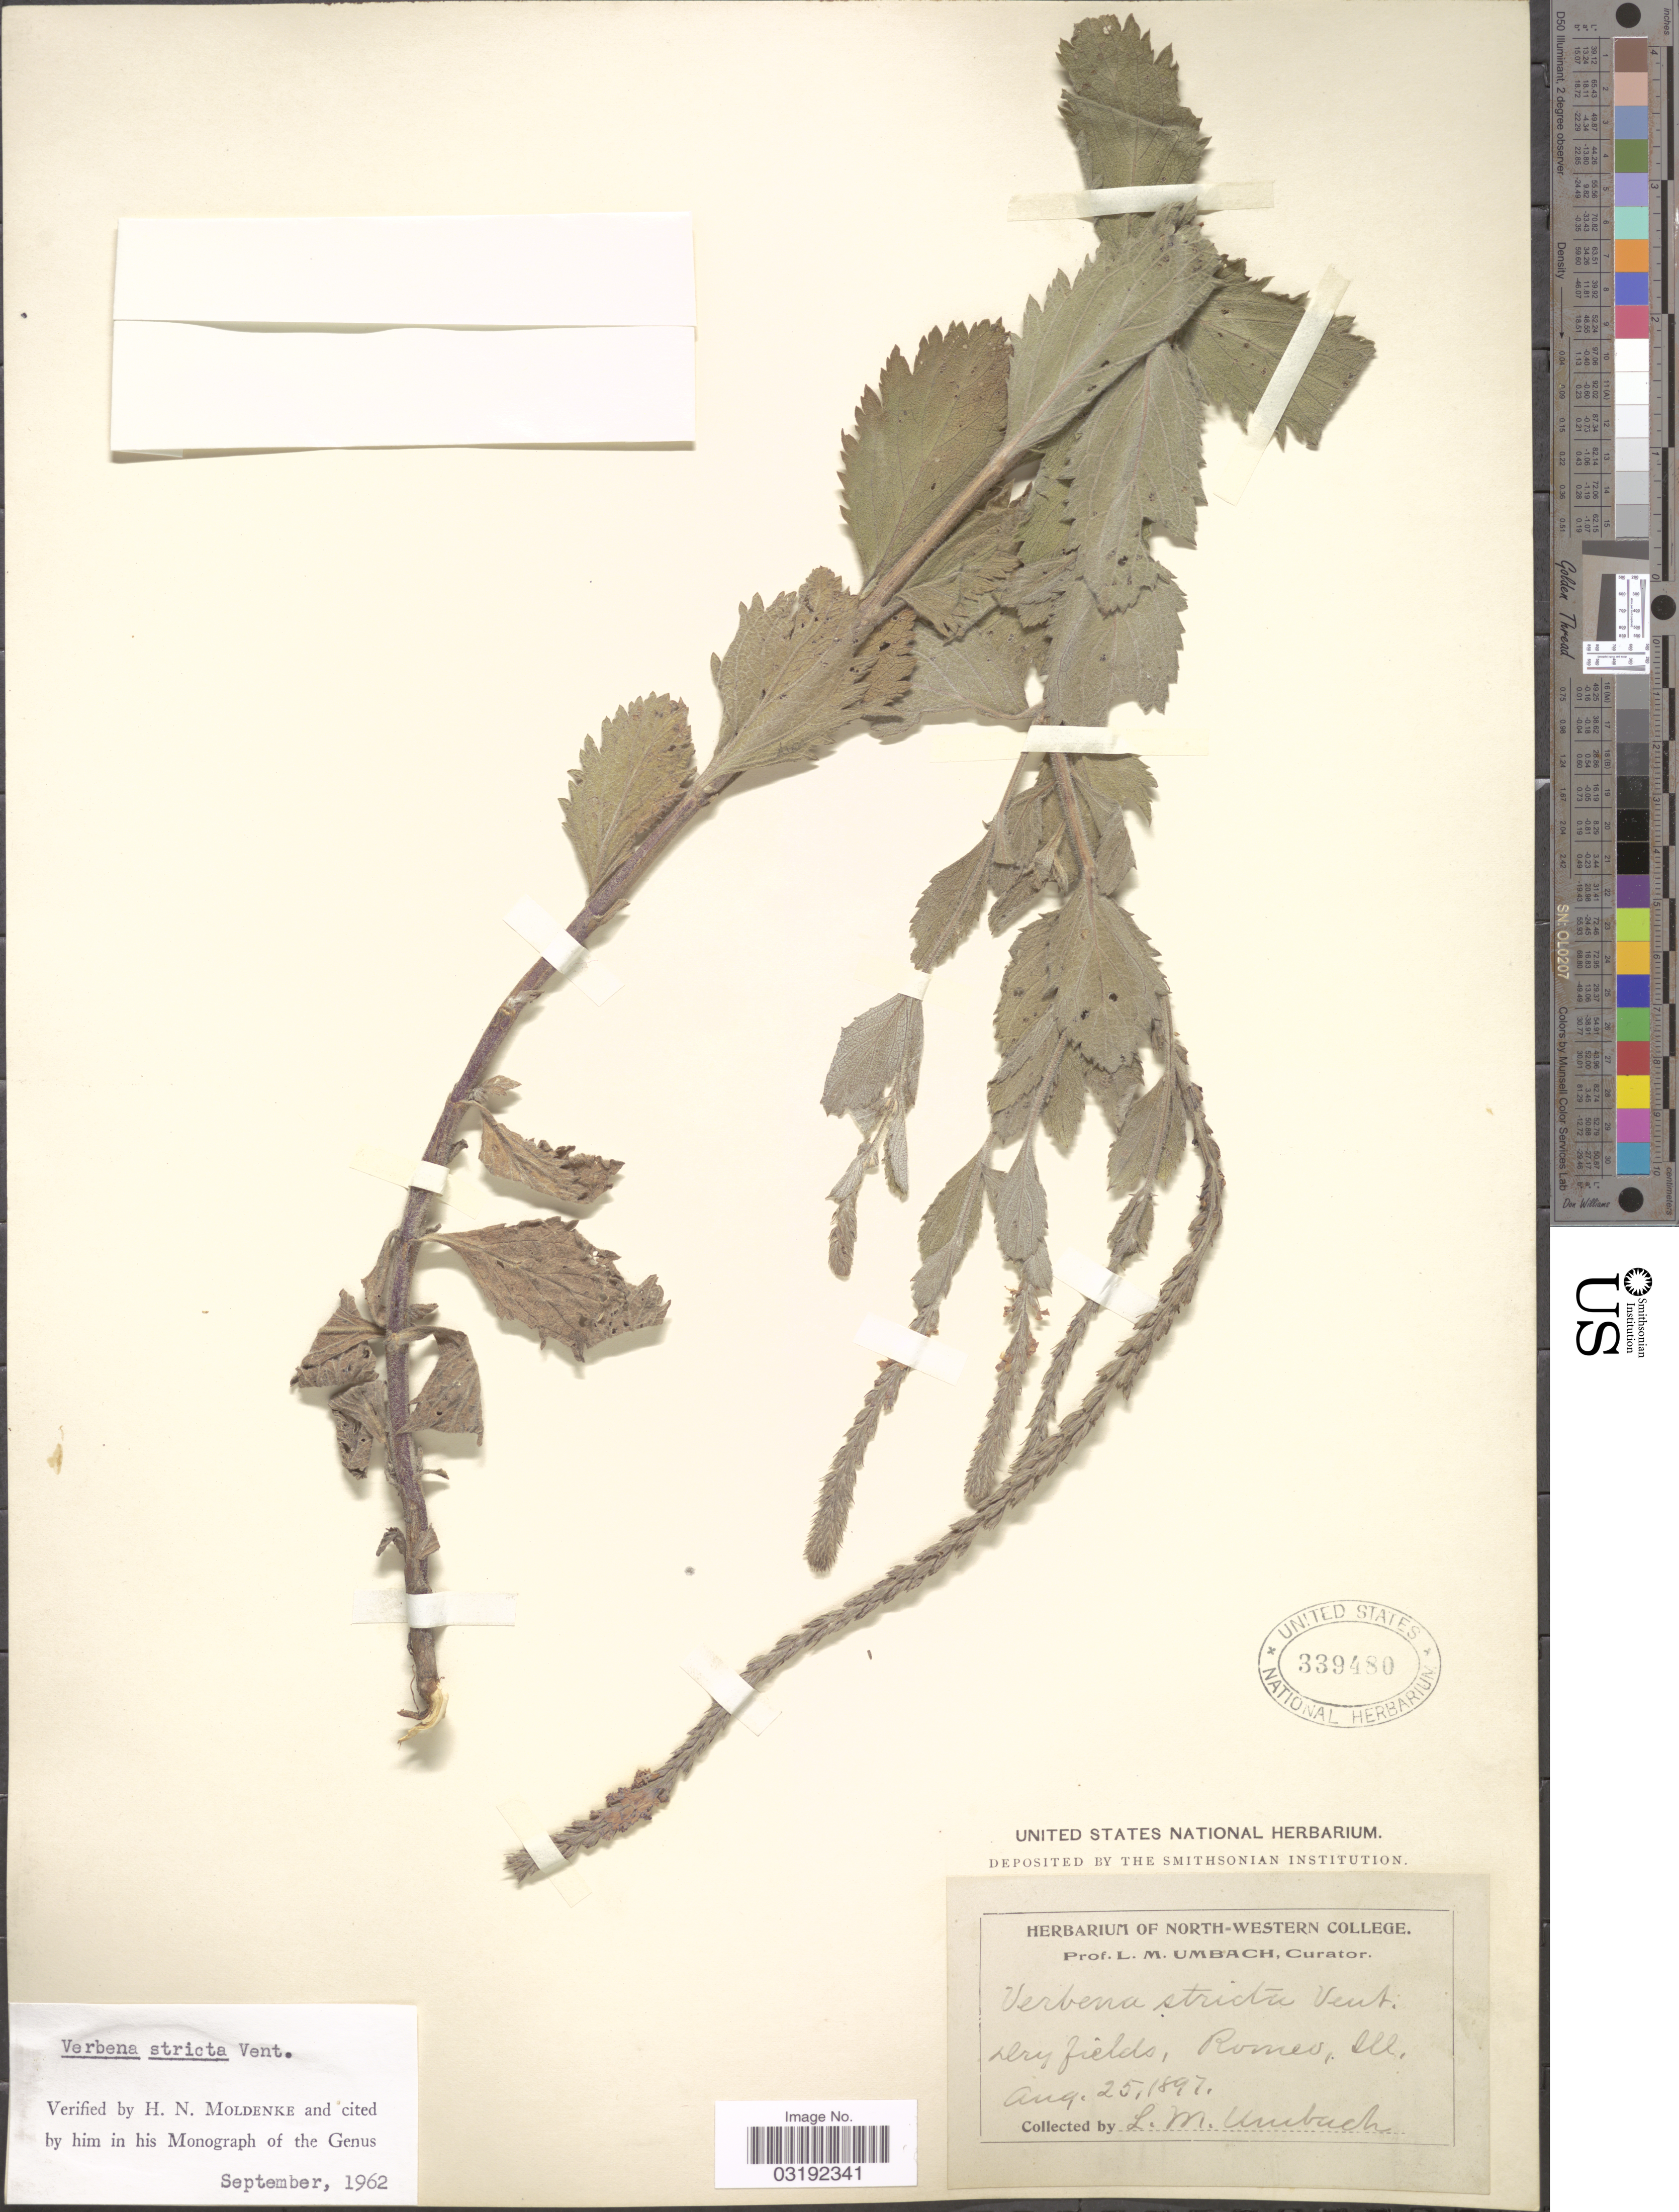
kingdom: Plantae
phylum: Tracheophyta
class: Magnoliopsida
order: Lamiales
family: Verbenaceae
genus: Verbena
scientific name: Verbena stricta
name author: Vent.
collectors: L. M. Umbach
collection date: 1897-08-25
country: United States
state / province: Illinois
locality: Dry fields, Romeo.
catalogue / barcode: US 339480